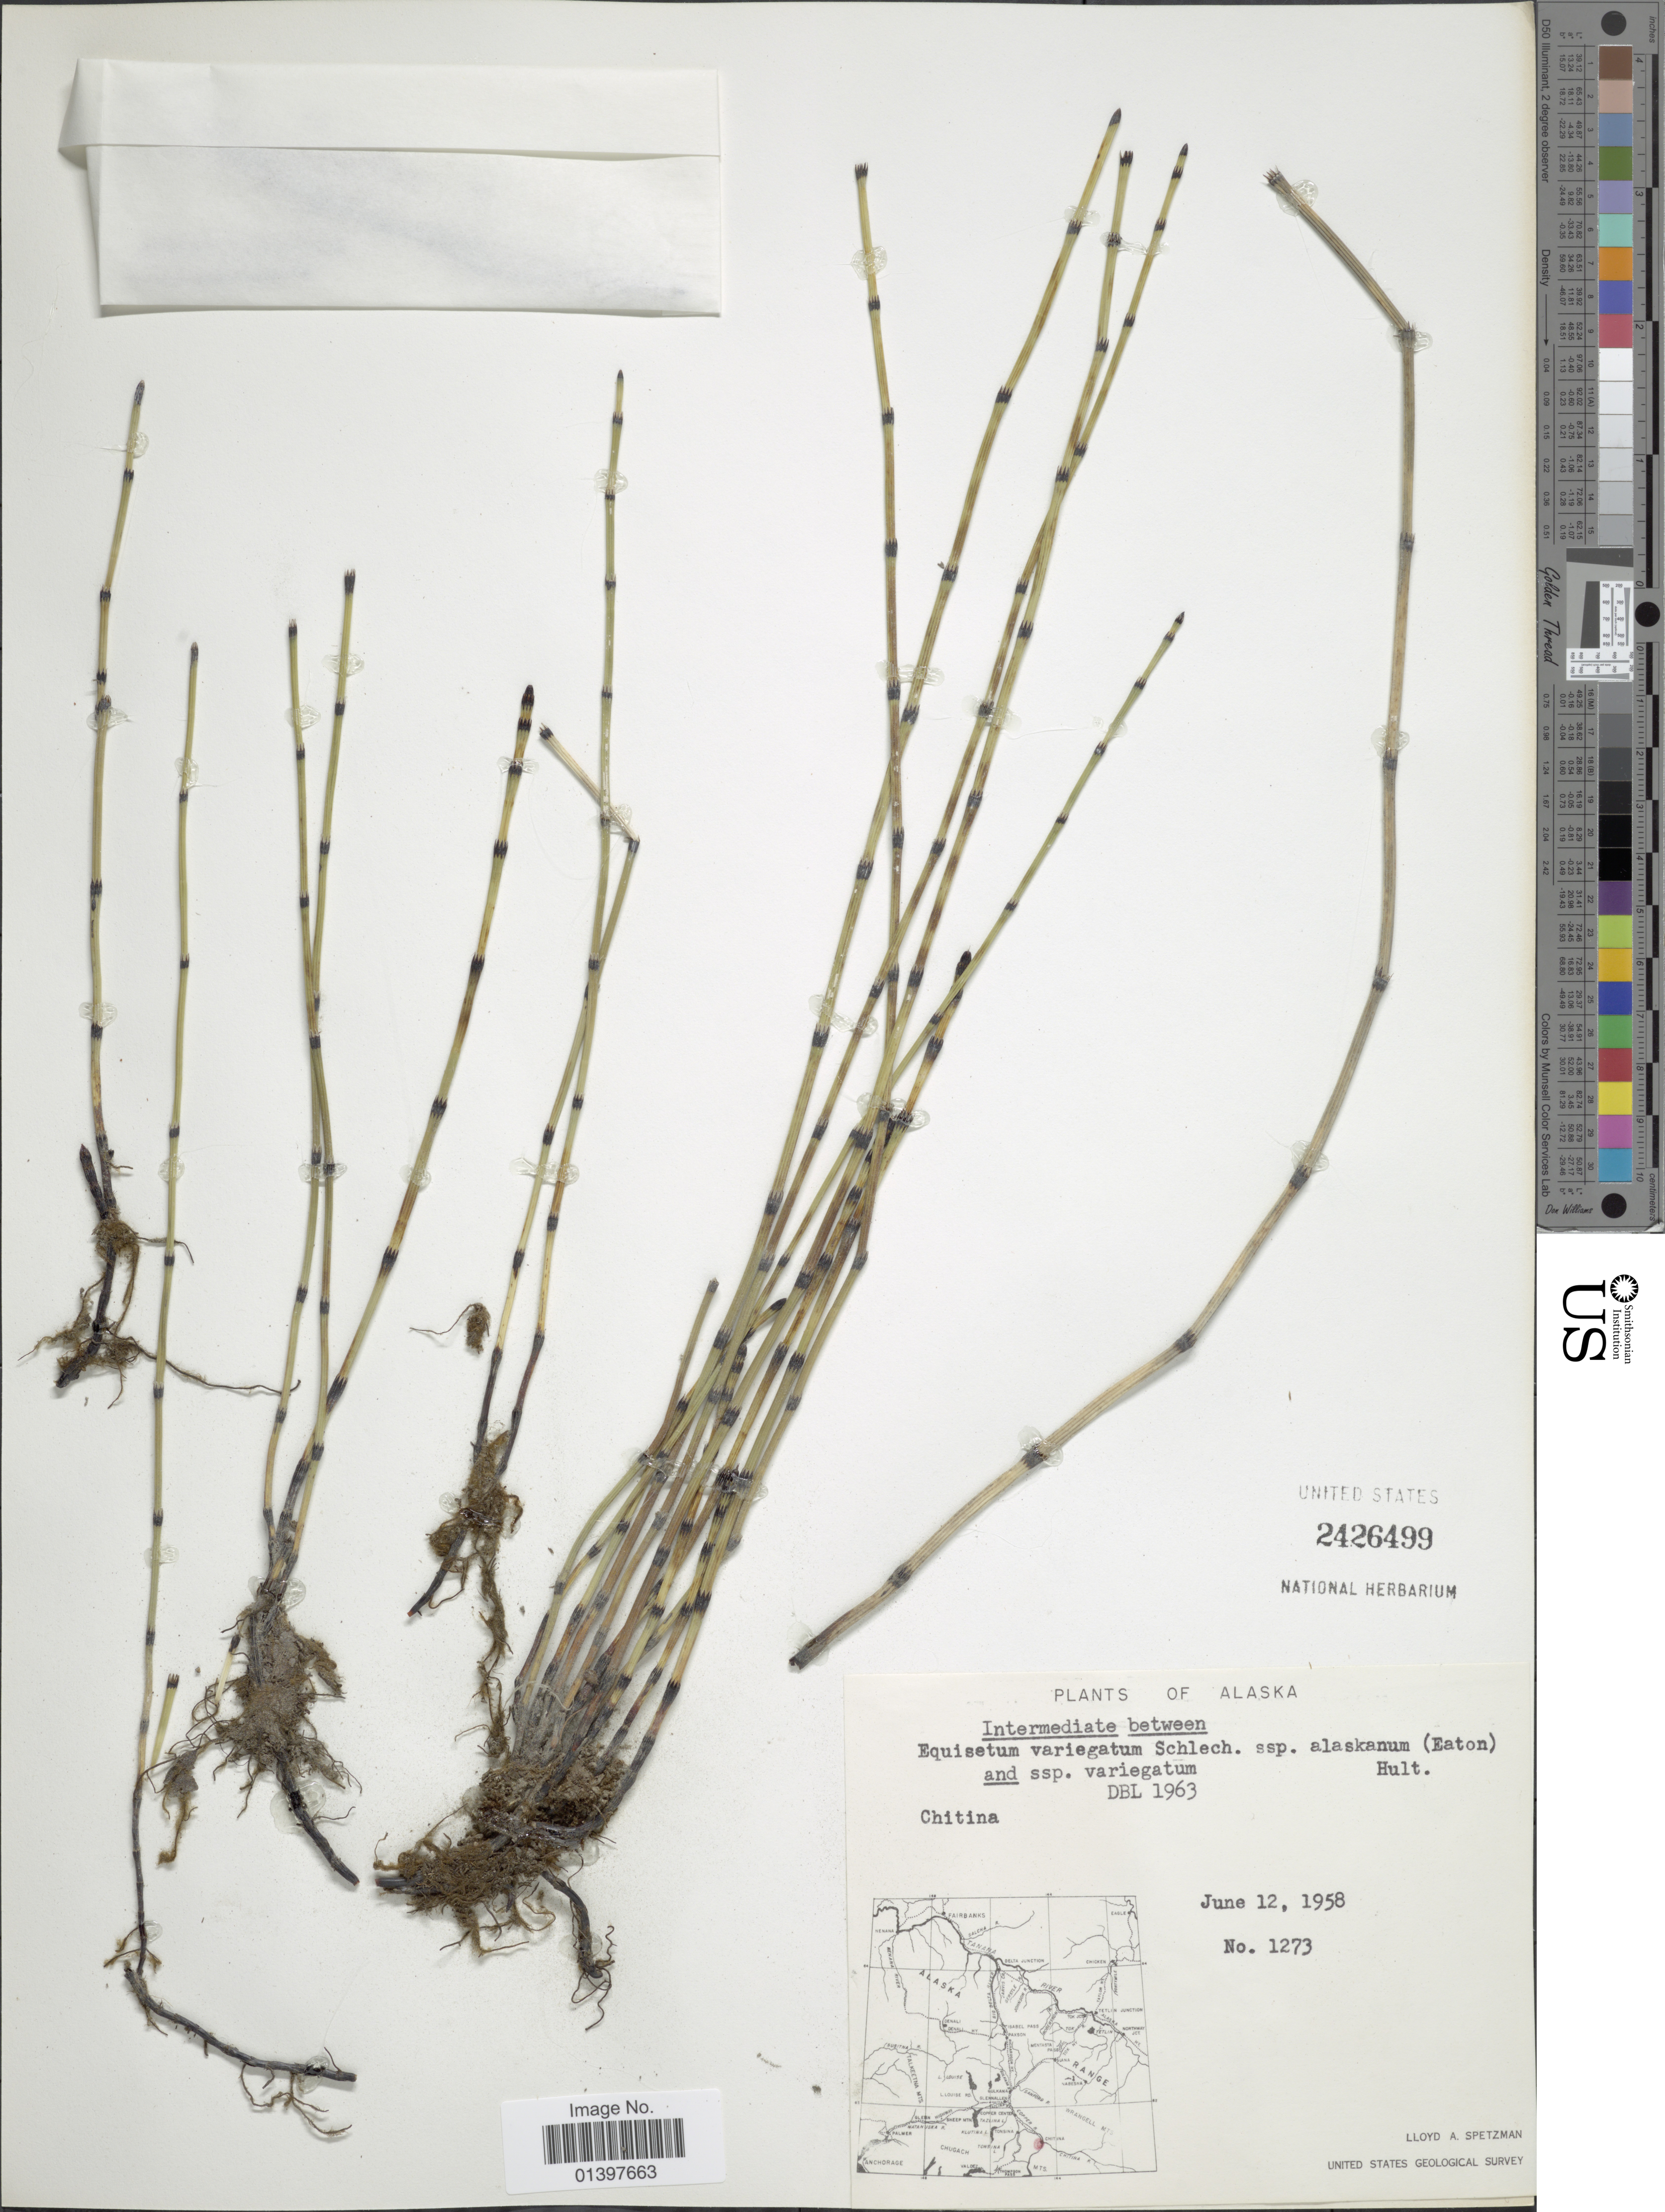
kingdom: Plantae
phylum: Tracheophyta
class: Polypodiopsida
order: Equisetales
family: Equisetaceae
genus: Equisetum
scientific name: Equisetum variegatum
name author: Schleich. ex F. Weber & D. Mohr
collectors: L. Spetzman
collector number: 1273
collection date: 1958-06-12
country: United States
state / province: Alaska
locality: Chitina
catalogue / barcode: US 2426499